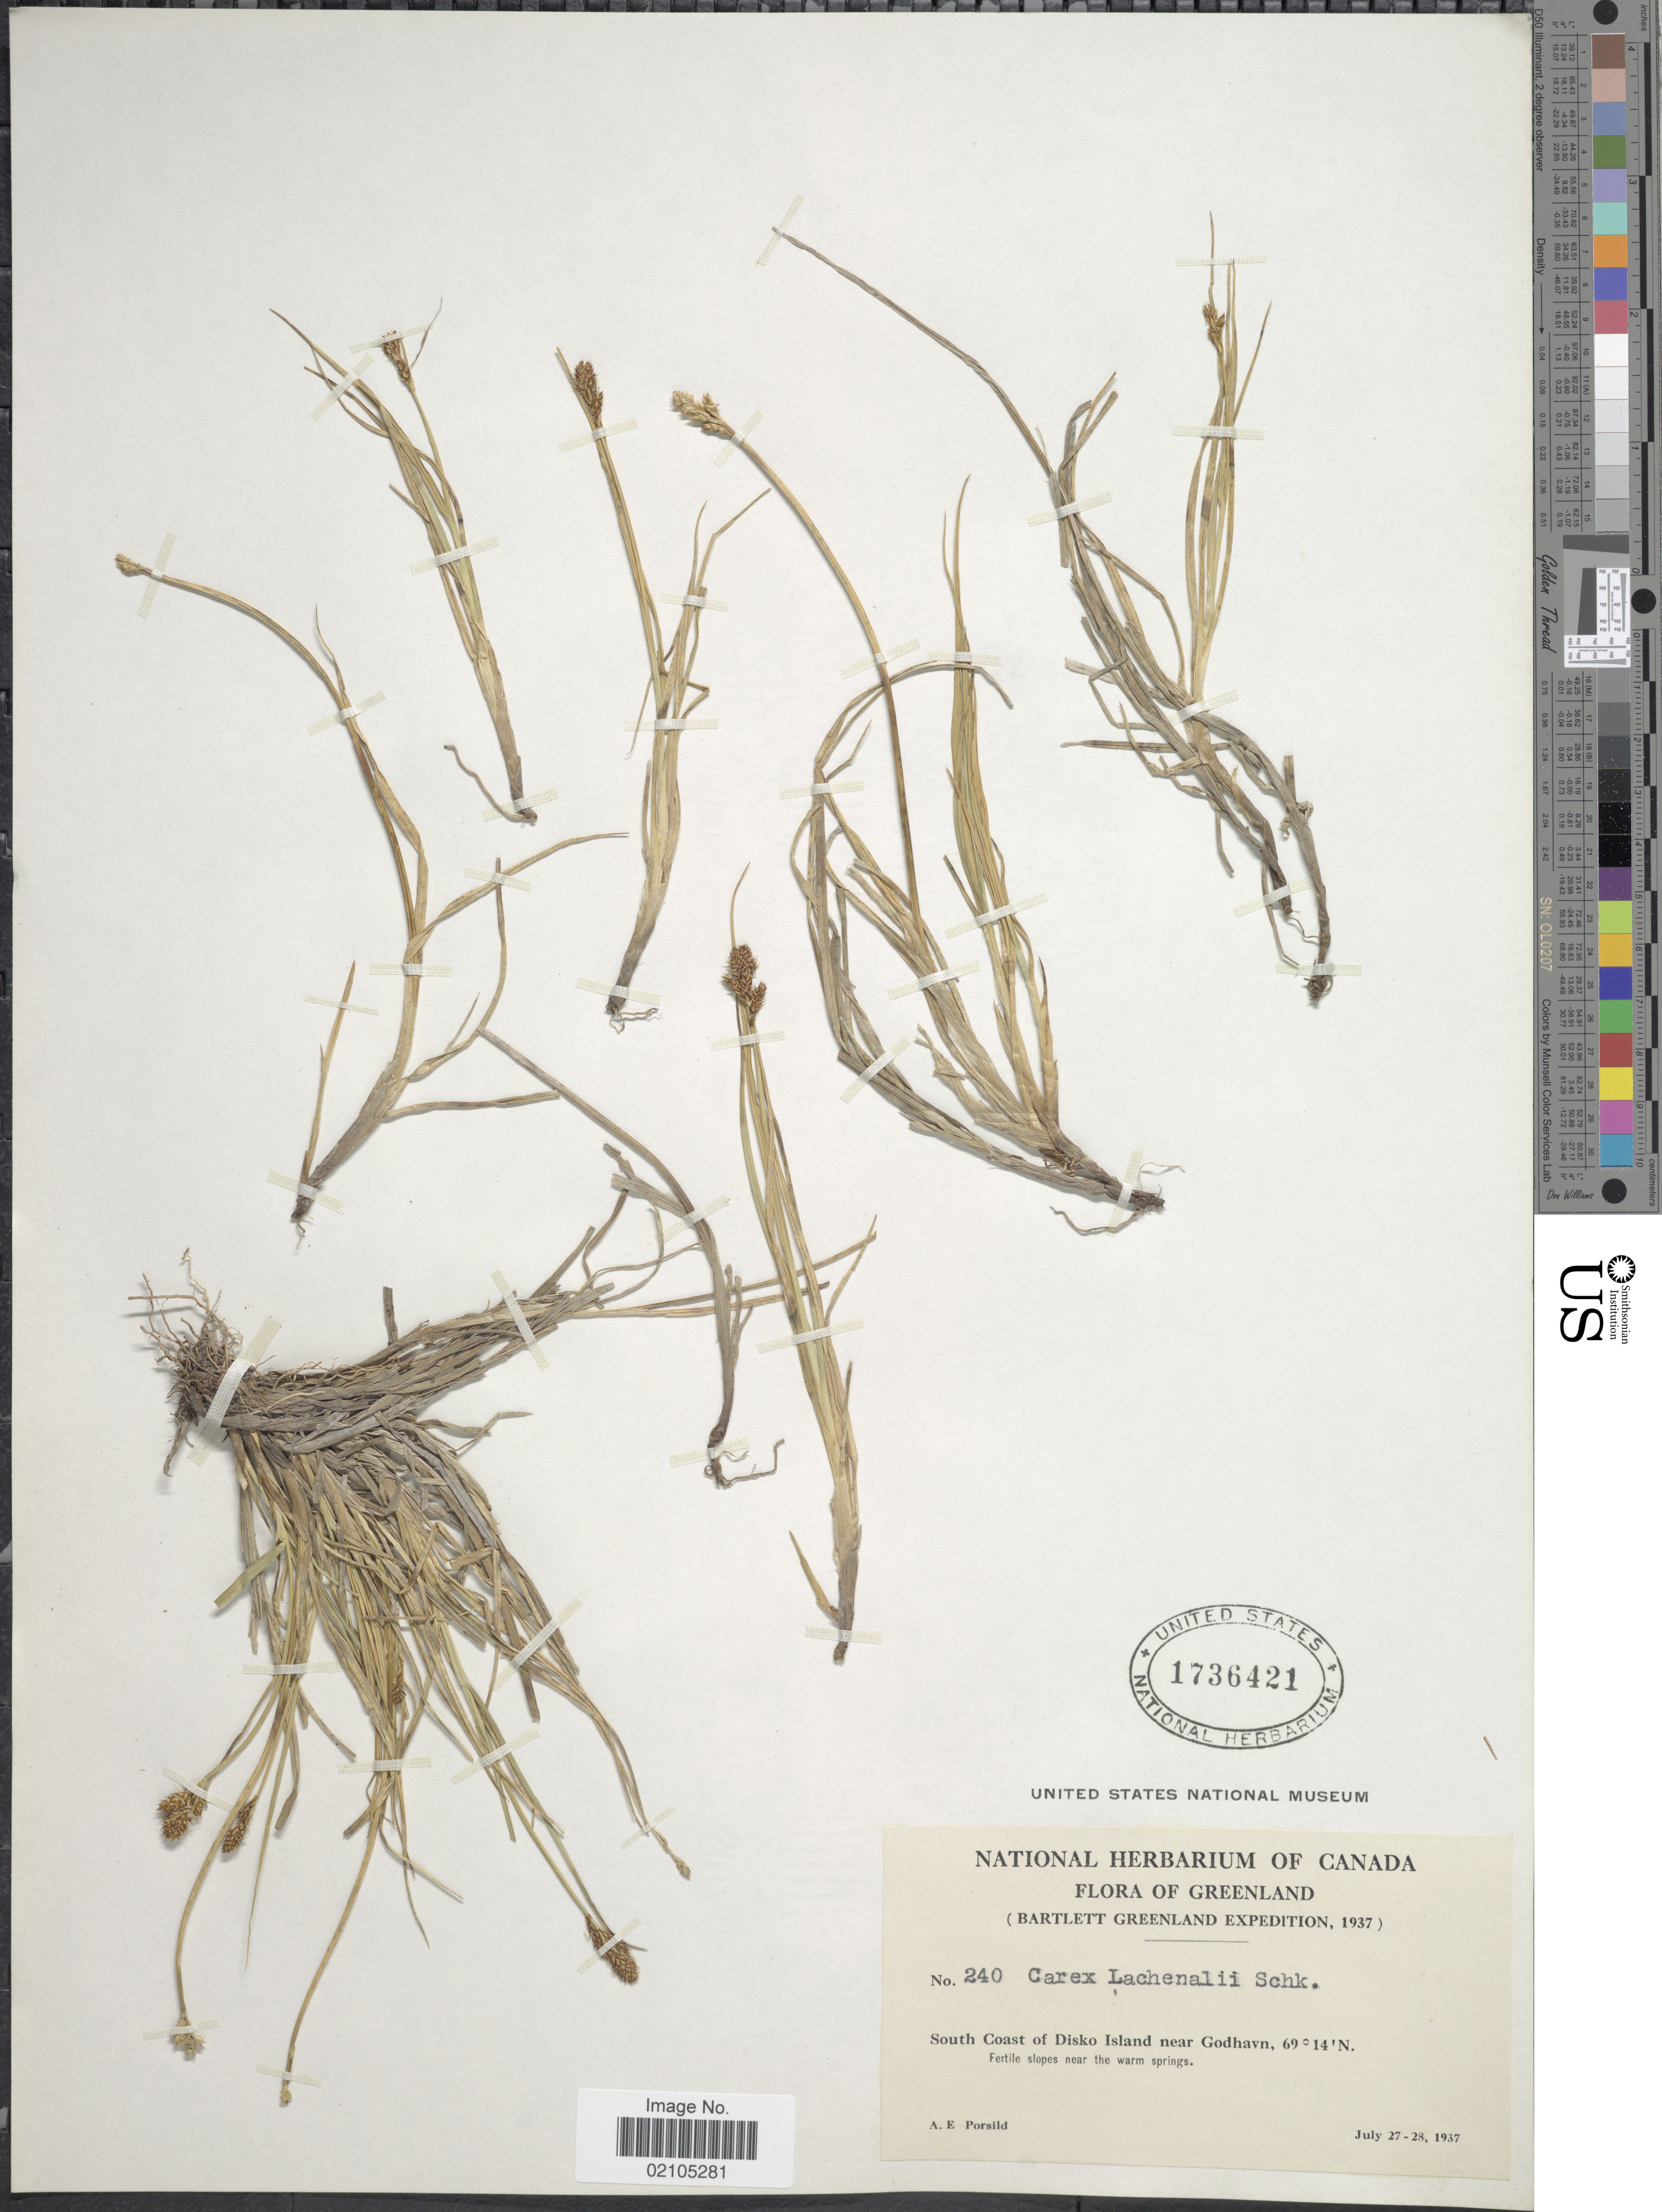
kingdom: Plantae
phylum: Tracheophyta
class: Liliopsida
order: Poales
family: Cyperaceae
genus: Carex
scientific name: Carex lachenalii subsp. lachenalii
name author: Schkuhr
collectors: A. E. Porsild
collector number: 240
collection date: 1937-07-27/1937-07-28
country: Greenland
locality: Greenland. South Coast of Diko Island near Godhavn, Fertile slopes near the warm springs.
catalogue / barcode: US 1736421